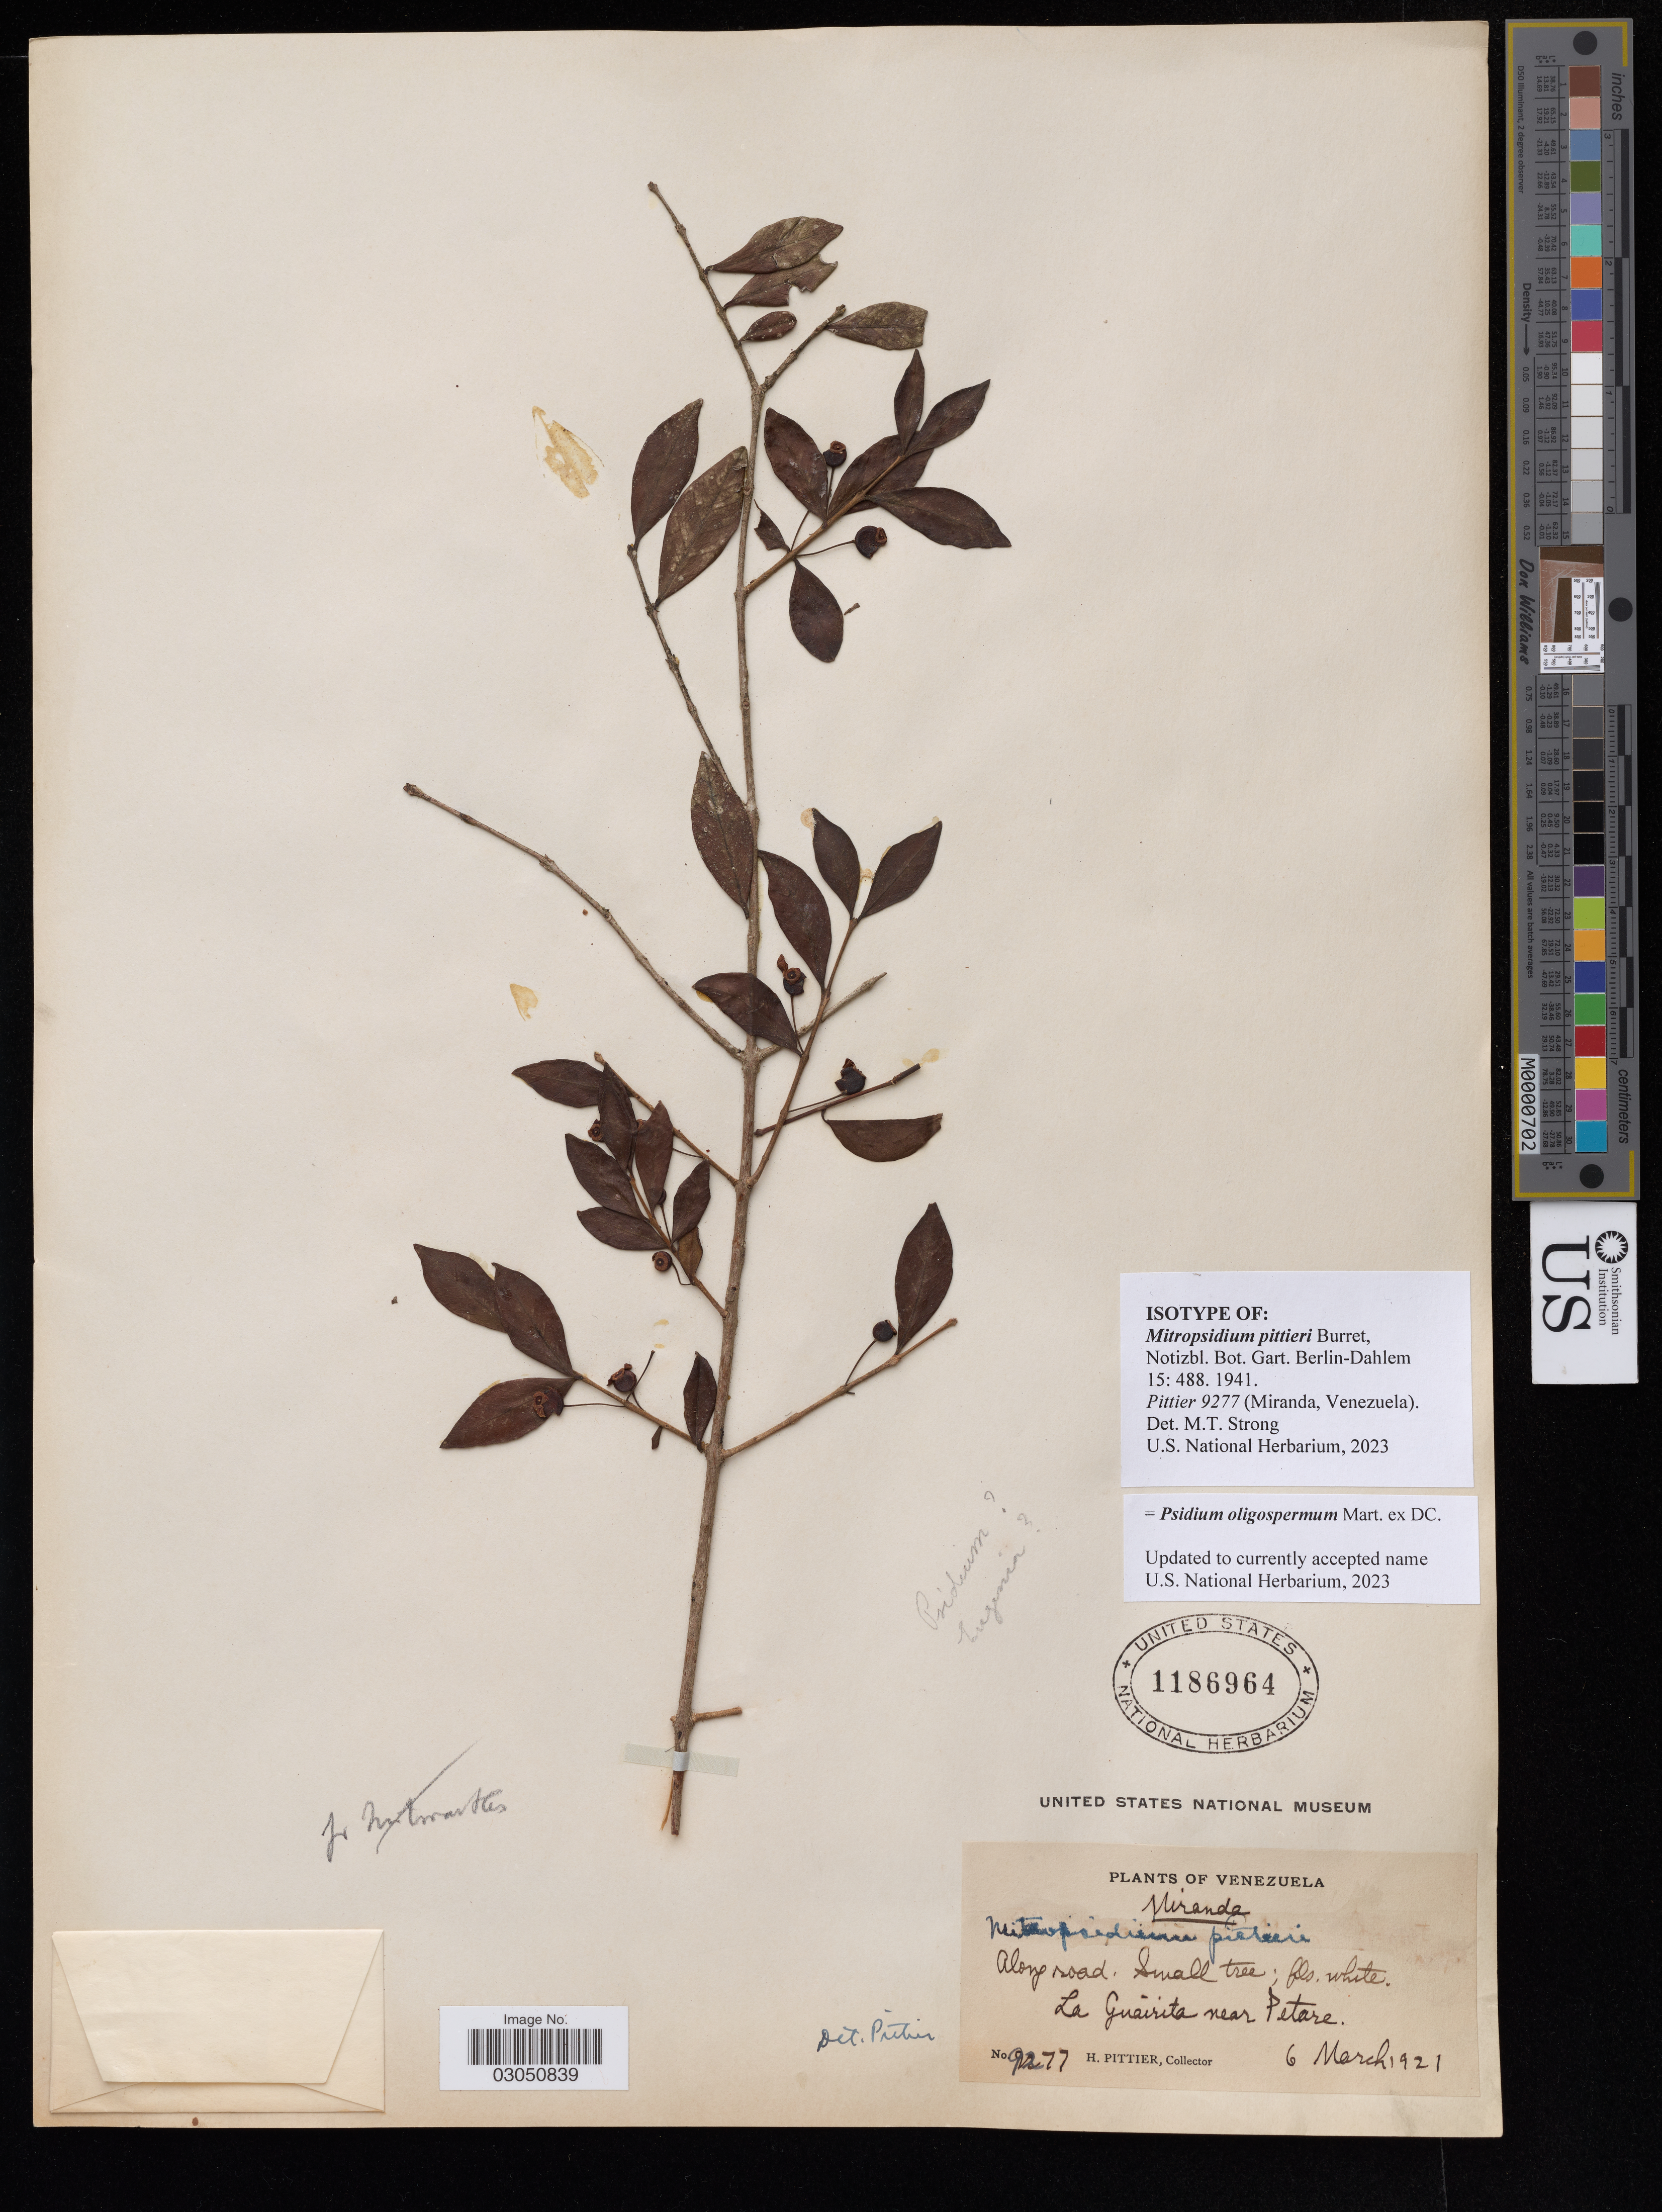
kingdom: Plantae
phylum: Tracheophyta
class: Magnoliopsida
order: Myrtales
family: Myrtaceae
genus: Mitropsidium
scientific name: Mitropsidium pittieri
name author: Burret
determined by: Strong, Mark T., (BOT), Smithsonian Institution - National Museum of Natural History (UNITED STATES)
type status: Isotype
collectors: H. F. Pittier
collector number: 9277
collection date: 1921-03-06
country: Venezuela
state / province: Miranda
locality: La Guairita near Petare.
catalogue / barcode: US 1186964